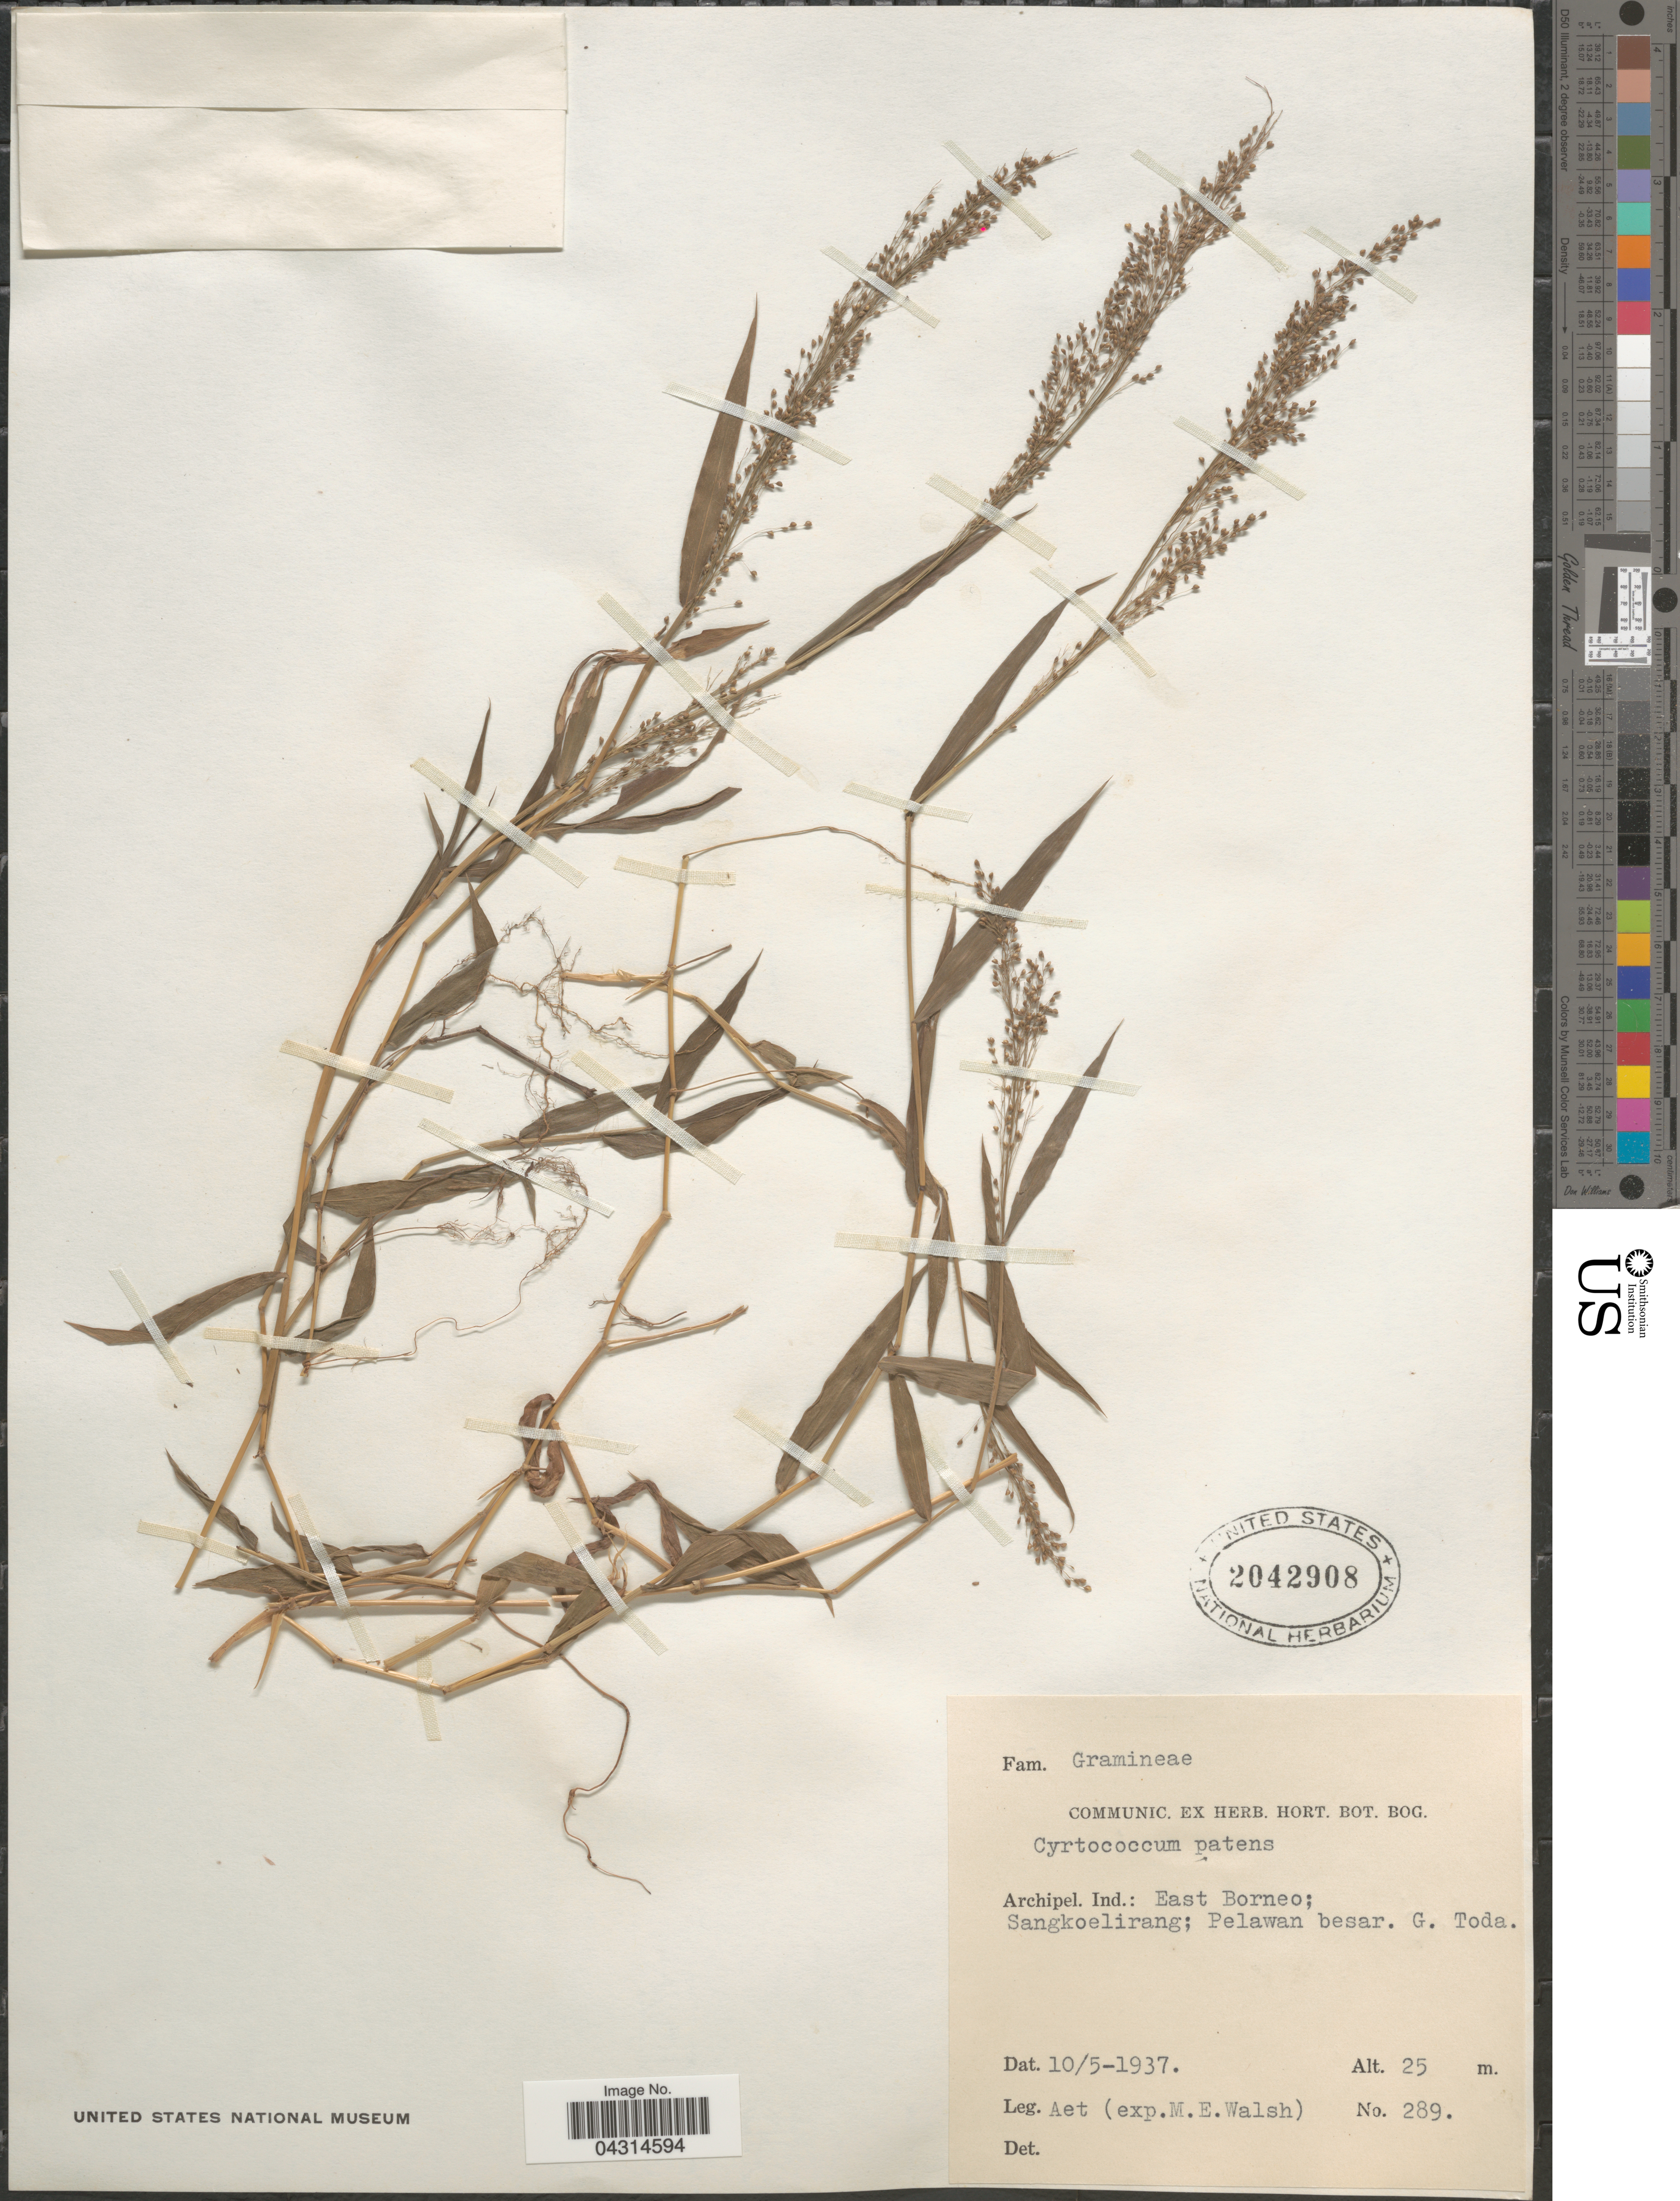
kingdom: Plantae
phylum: Tracheophyta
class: Liliopsida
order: Poales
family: Poaceae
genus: Cyrtococcum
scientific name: Cyrtococcum sp.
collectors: -- Aet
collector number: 289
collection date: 1937-05-10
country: Indonesia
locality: Archipel. Ind.: East Borneo; Sangkoelirang; Pelawan besar. G. Toda. (Exp. M.E. Walsh).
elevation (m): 25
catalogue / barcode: US 2042908